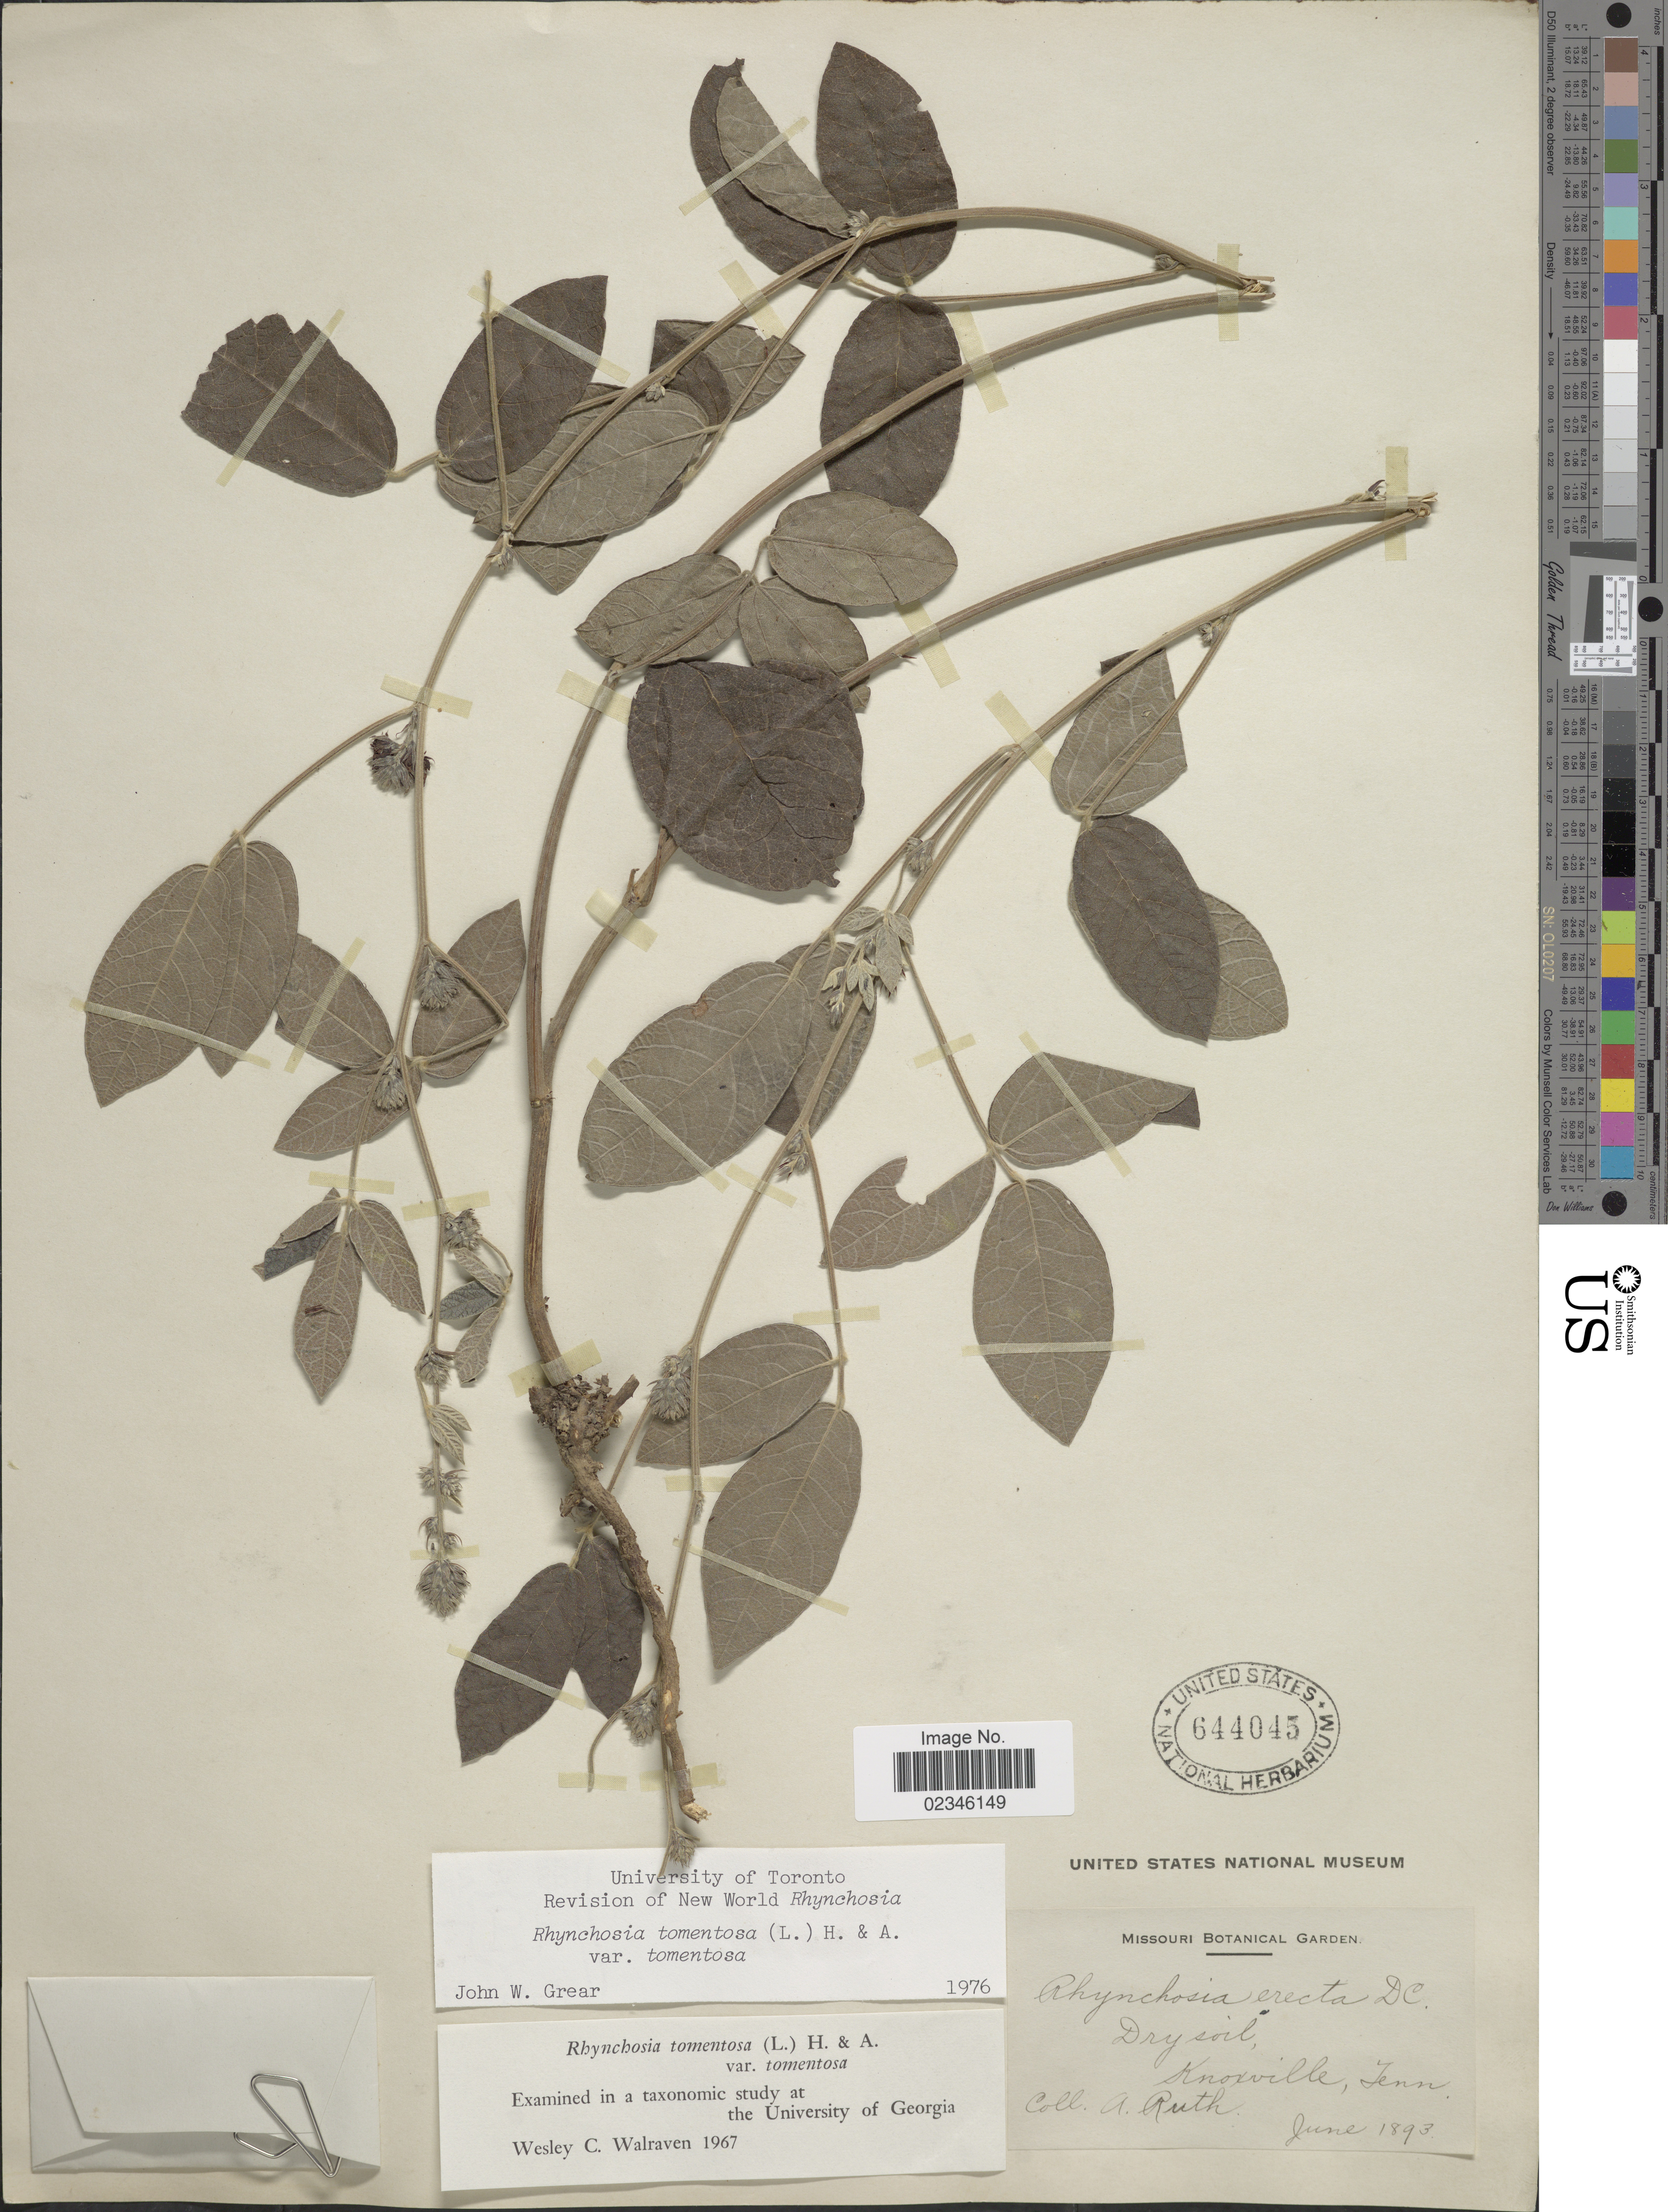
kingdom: Plantae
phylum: Tracheophyta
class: Magnoliopsida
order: Fabales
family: Fabaceae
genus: Rhynchosia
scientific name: Rhynchosia tomentosa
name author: (L.) Hook. & Arn.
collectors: A. Ruth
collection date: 1893-06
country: United States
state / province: Tennessee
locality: Knoxville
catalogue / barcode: US 644045